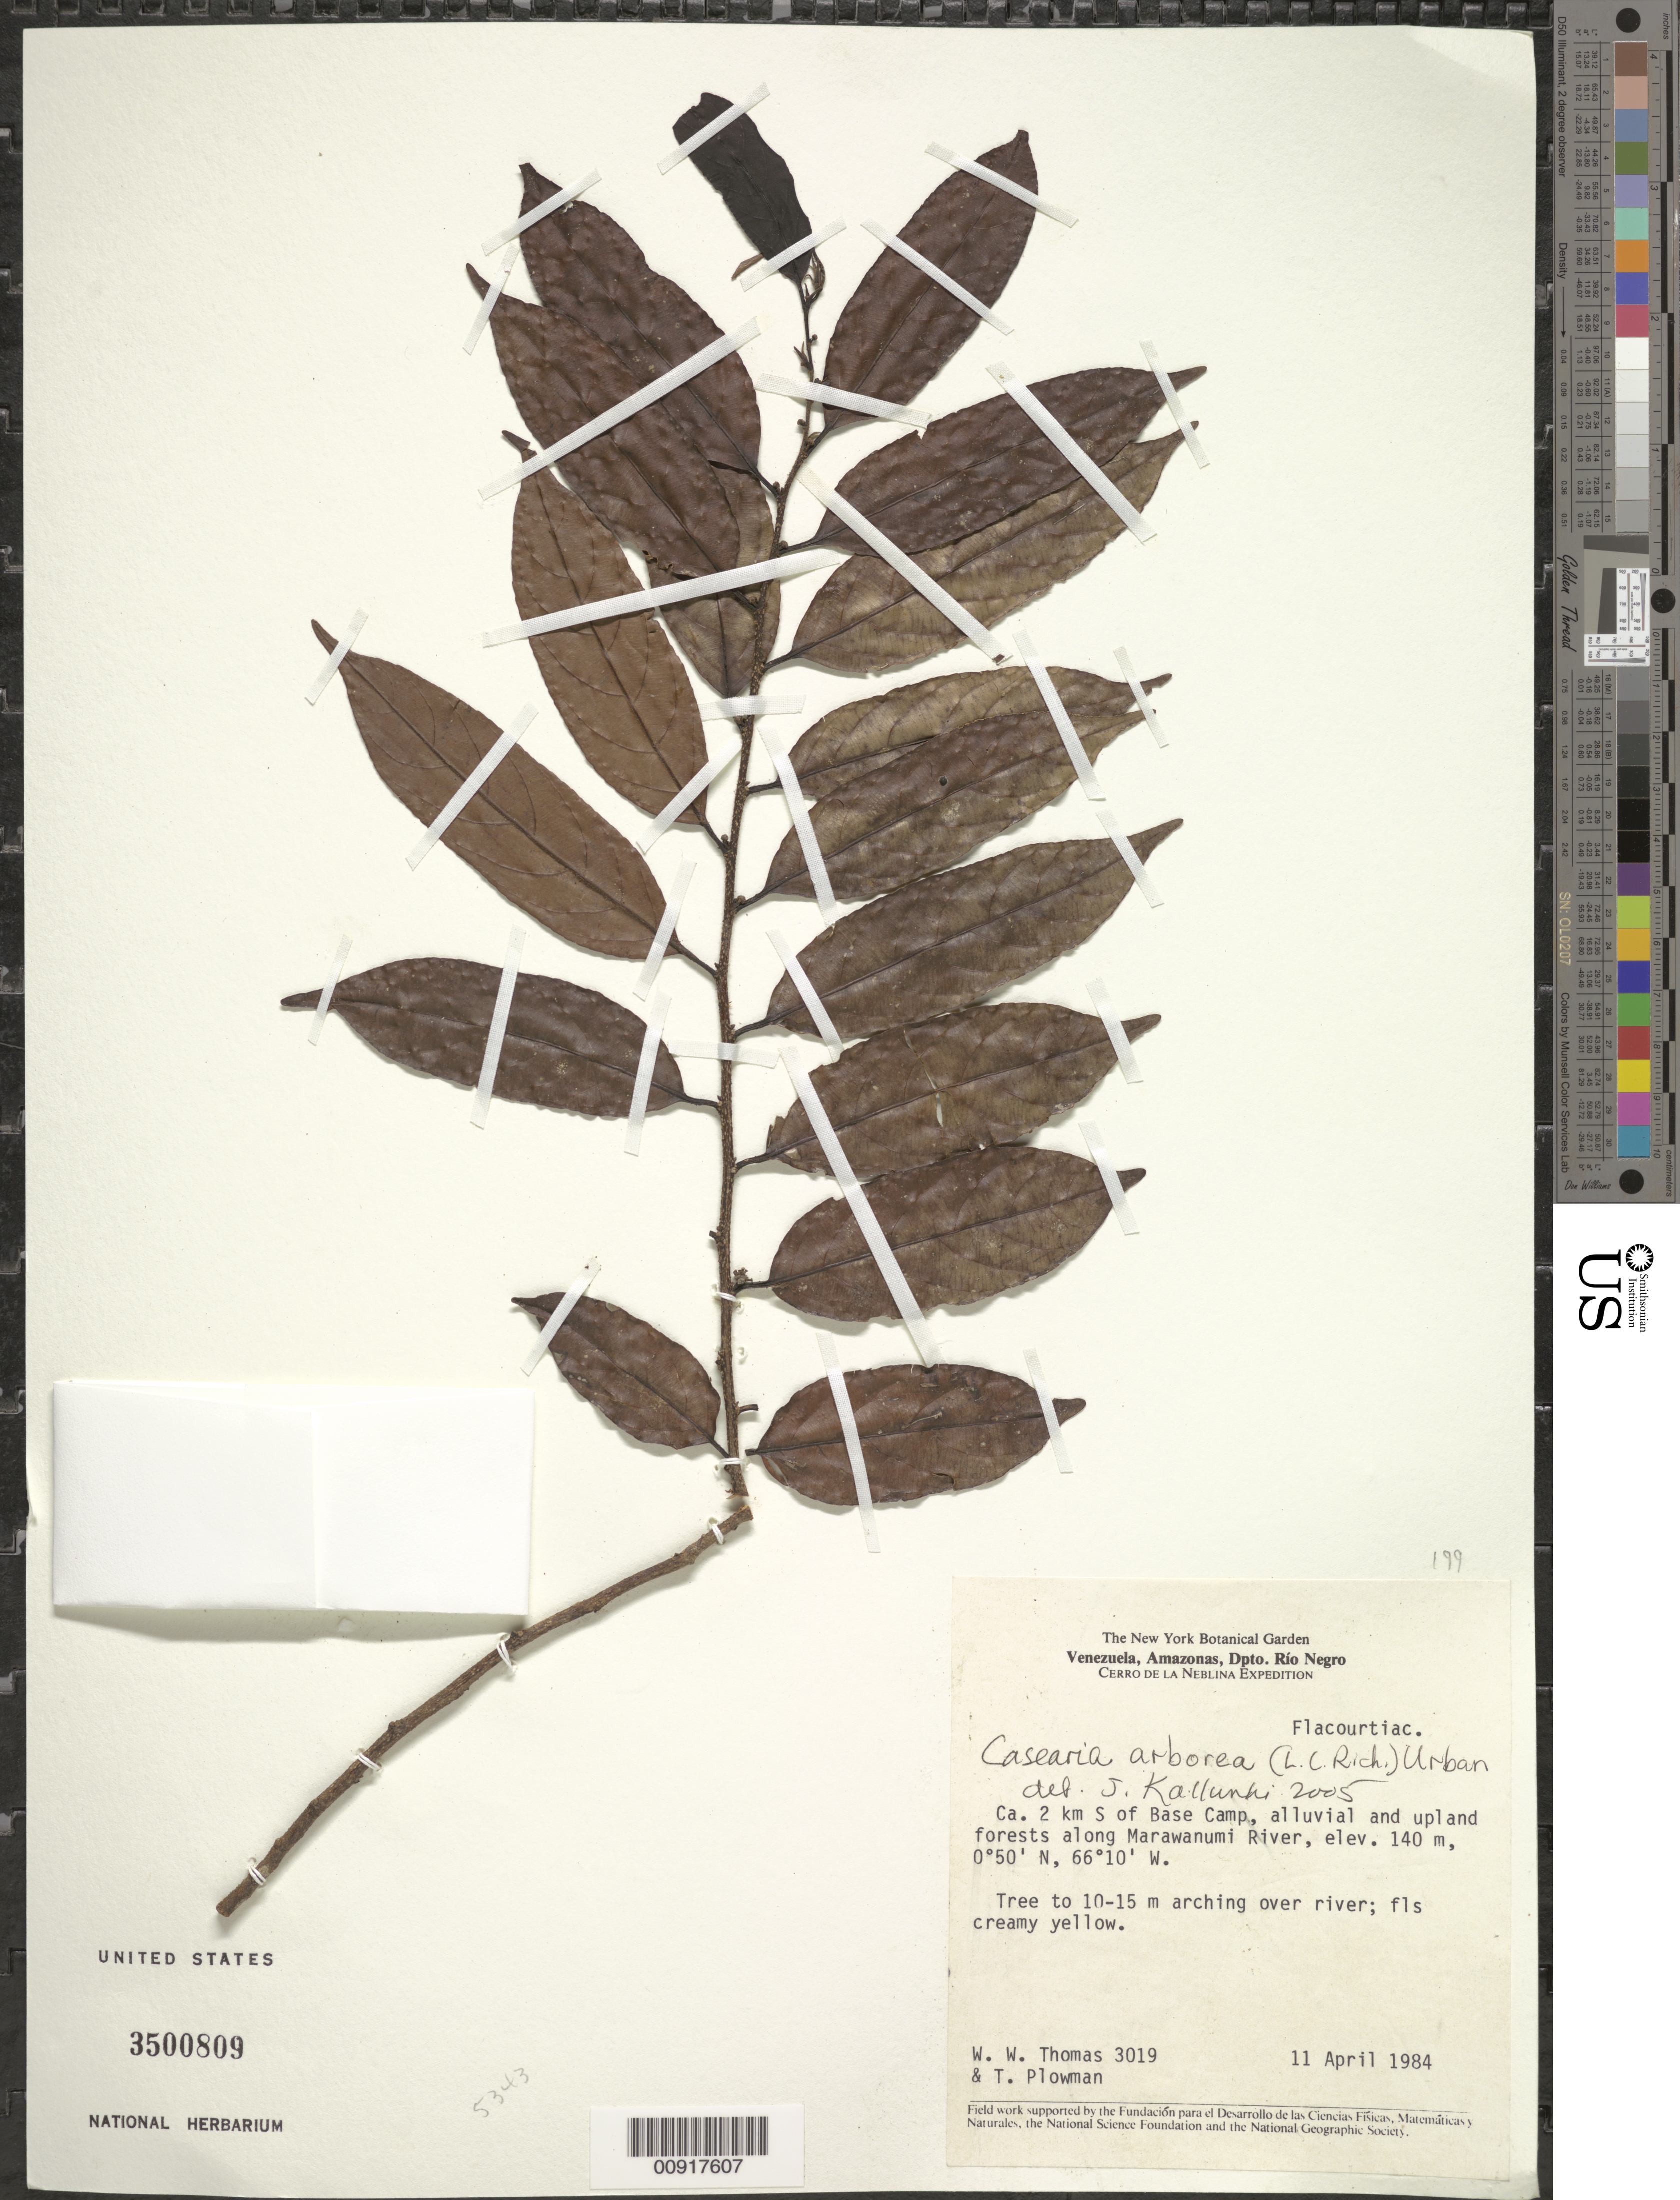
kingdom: Plantae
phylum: Tracheophyta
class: Magnoliopsida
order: Malpighiales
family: Salicaceae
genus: Casearia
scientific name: Casearia arborea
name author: (Rich.) Urb.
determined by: Kallunki, Jacquelyn A.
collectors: W. W. Thomas & T. Plowman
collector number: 3019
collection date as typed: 11-Apr-84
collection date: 1984-04-11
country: Venezuela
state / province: Amazonas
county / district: Río Negro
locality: Cerro de la Neblina Base Camp, Río Mawarinuma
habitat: Alluvial and upland forests along river, arching over river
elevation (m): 140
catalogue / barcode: US 3500809